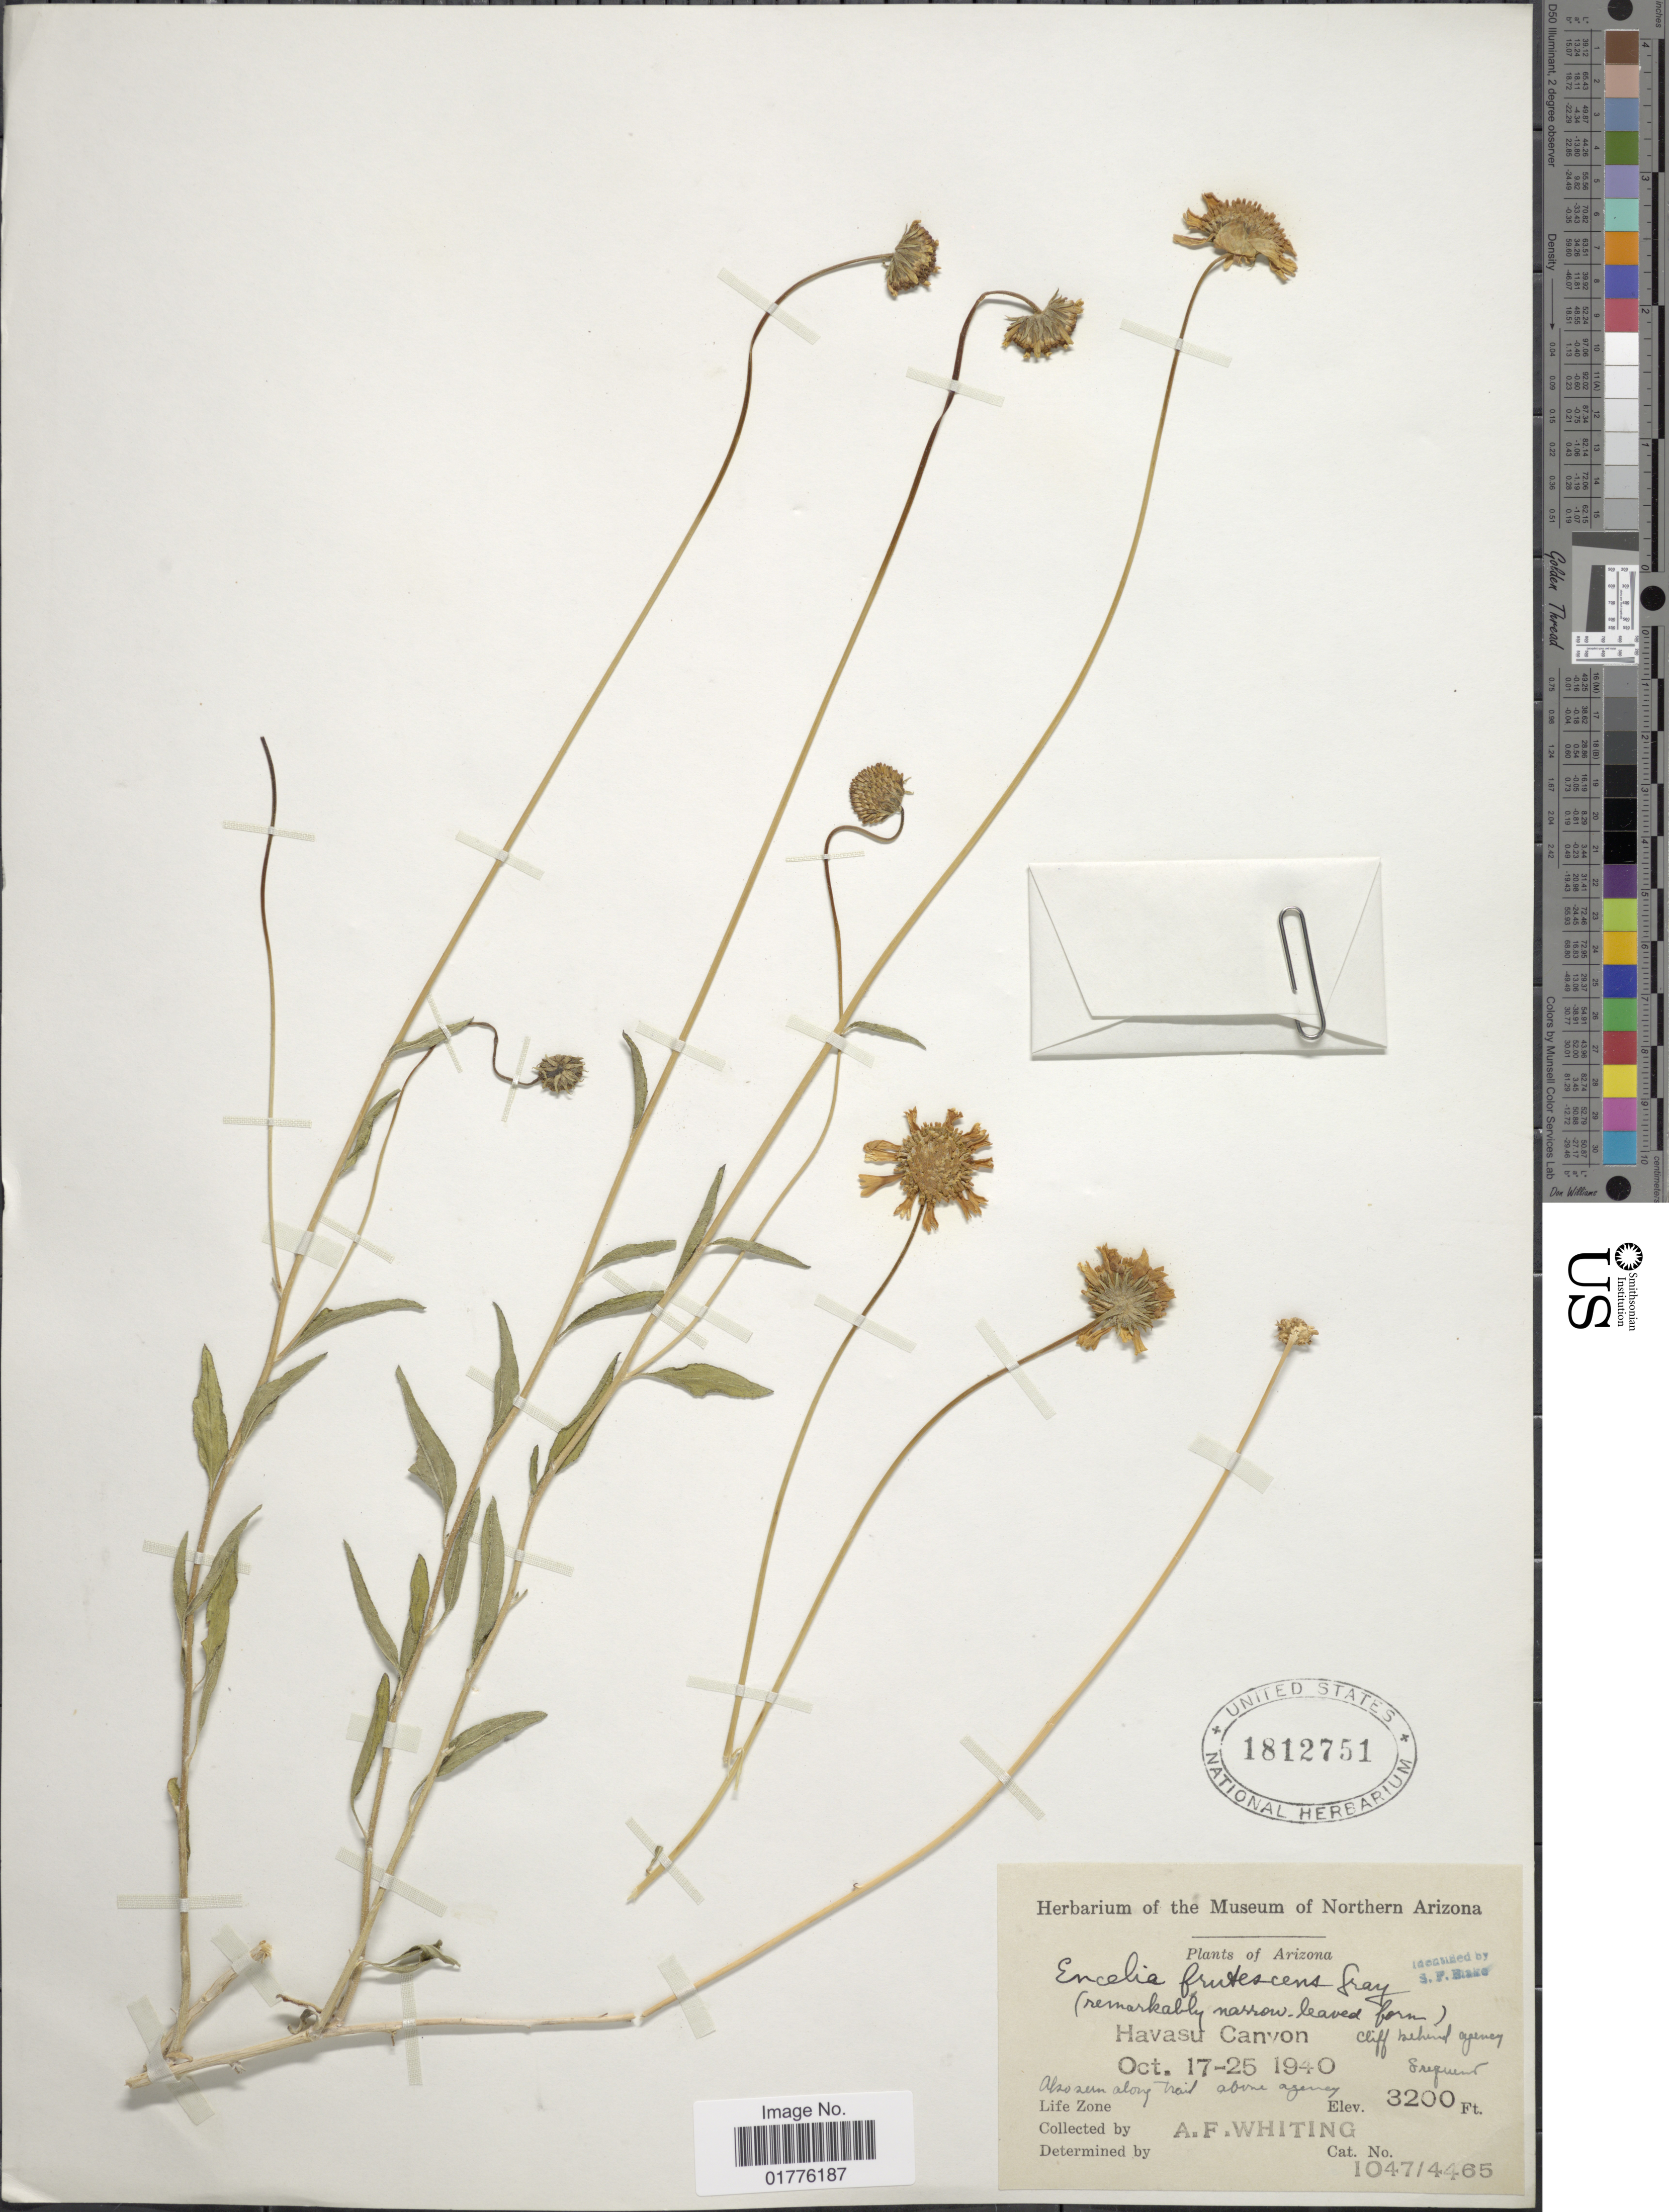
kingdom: Plantae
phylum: Tracheophyta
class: Magnoliopsida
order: Asterales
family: Asteraceae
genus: Encelia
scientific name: Encelia frutescens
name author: (A. Gray) A. Gray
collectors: A. F. Whiting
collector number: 10474/4465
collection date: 1940-10-17/1940-10-25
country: United States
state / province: Arizona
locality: Arizona. Havasu Canyon. Also seen along trail above agency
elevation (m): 975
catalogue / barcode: US 1812751